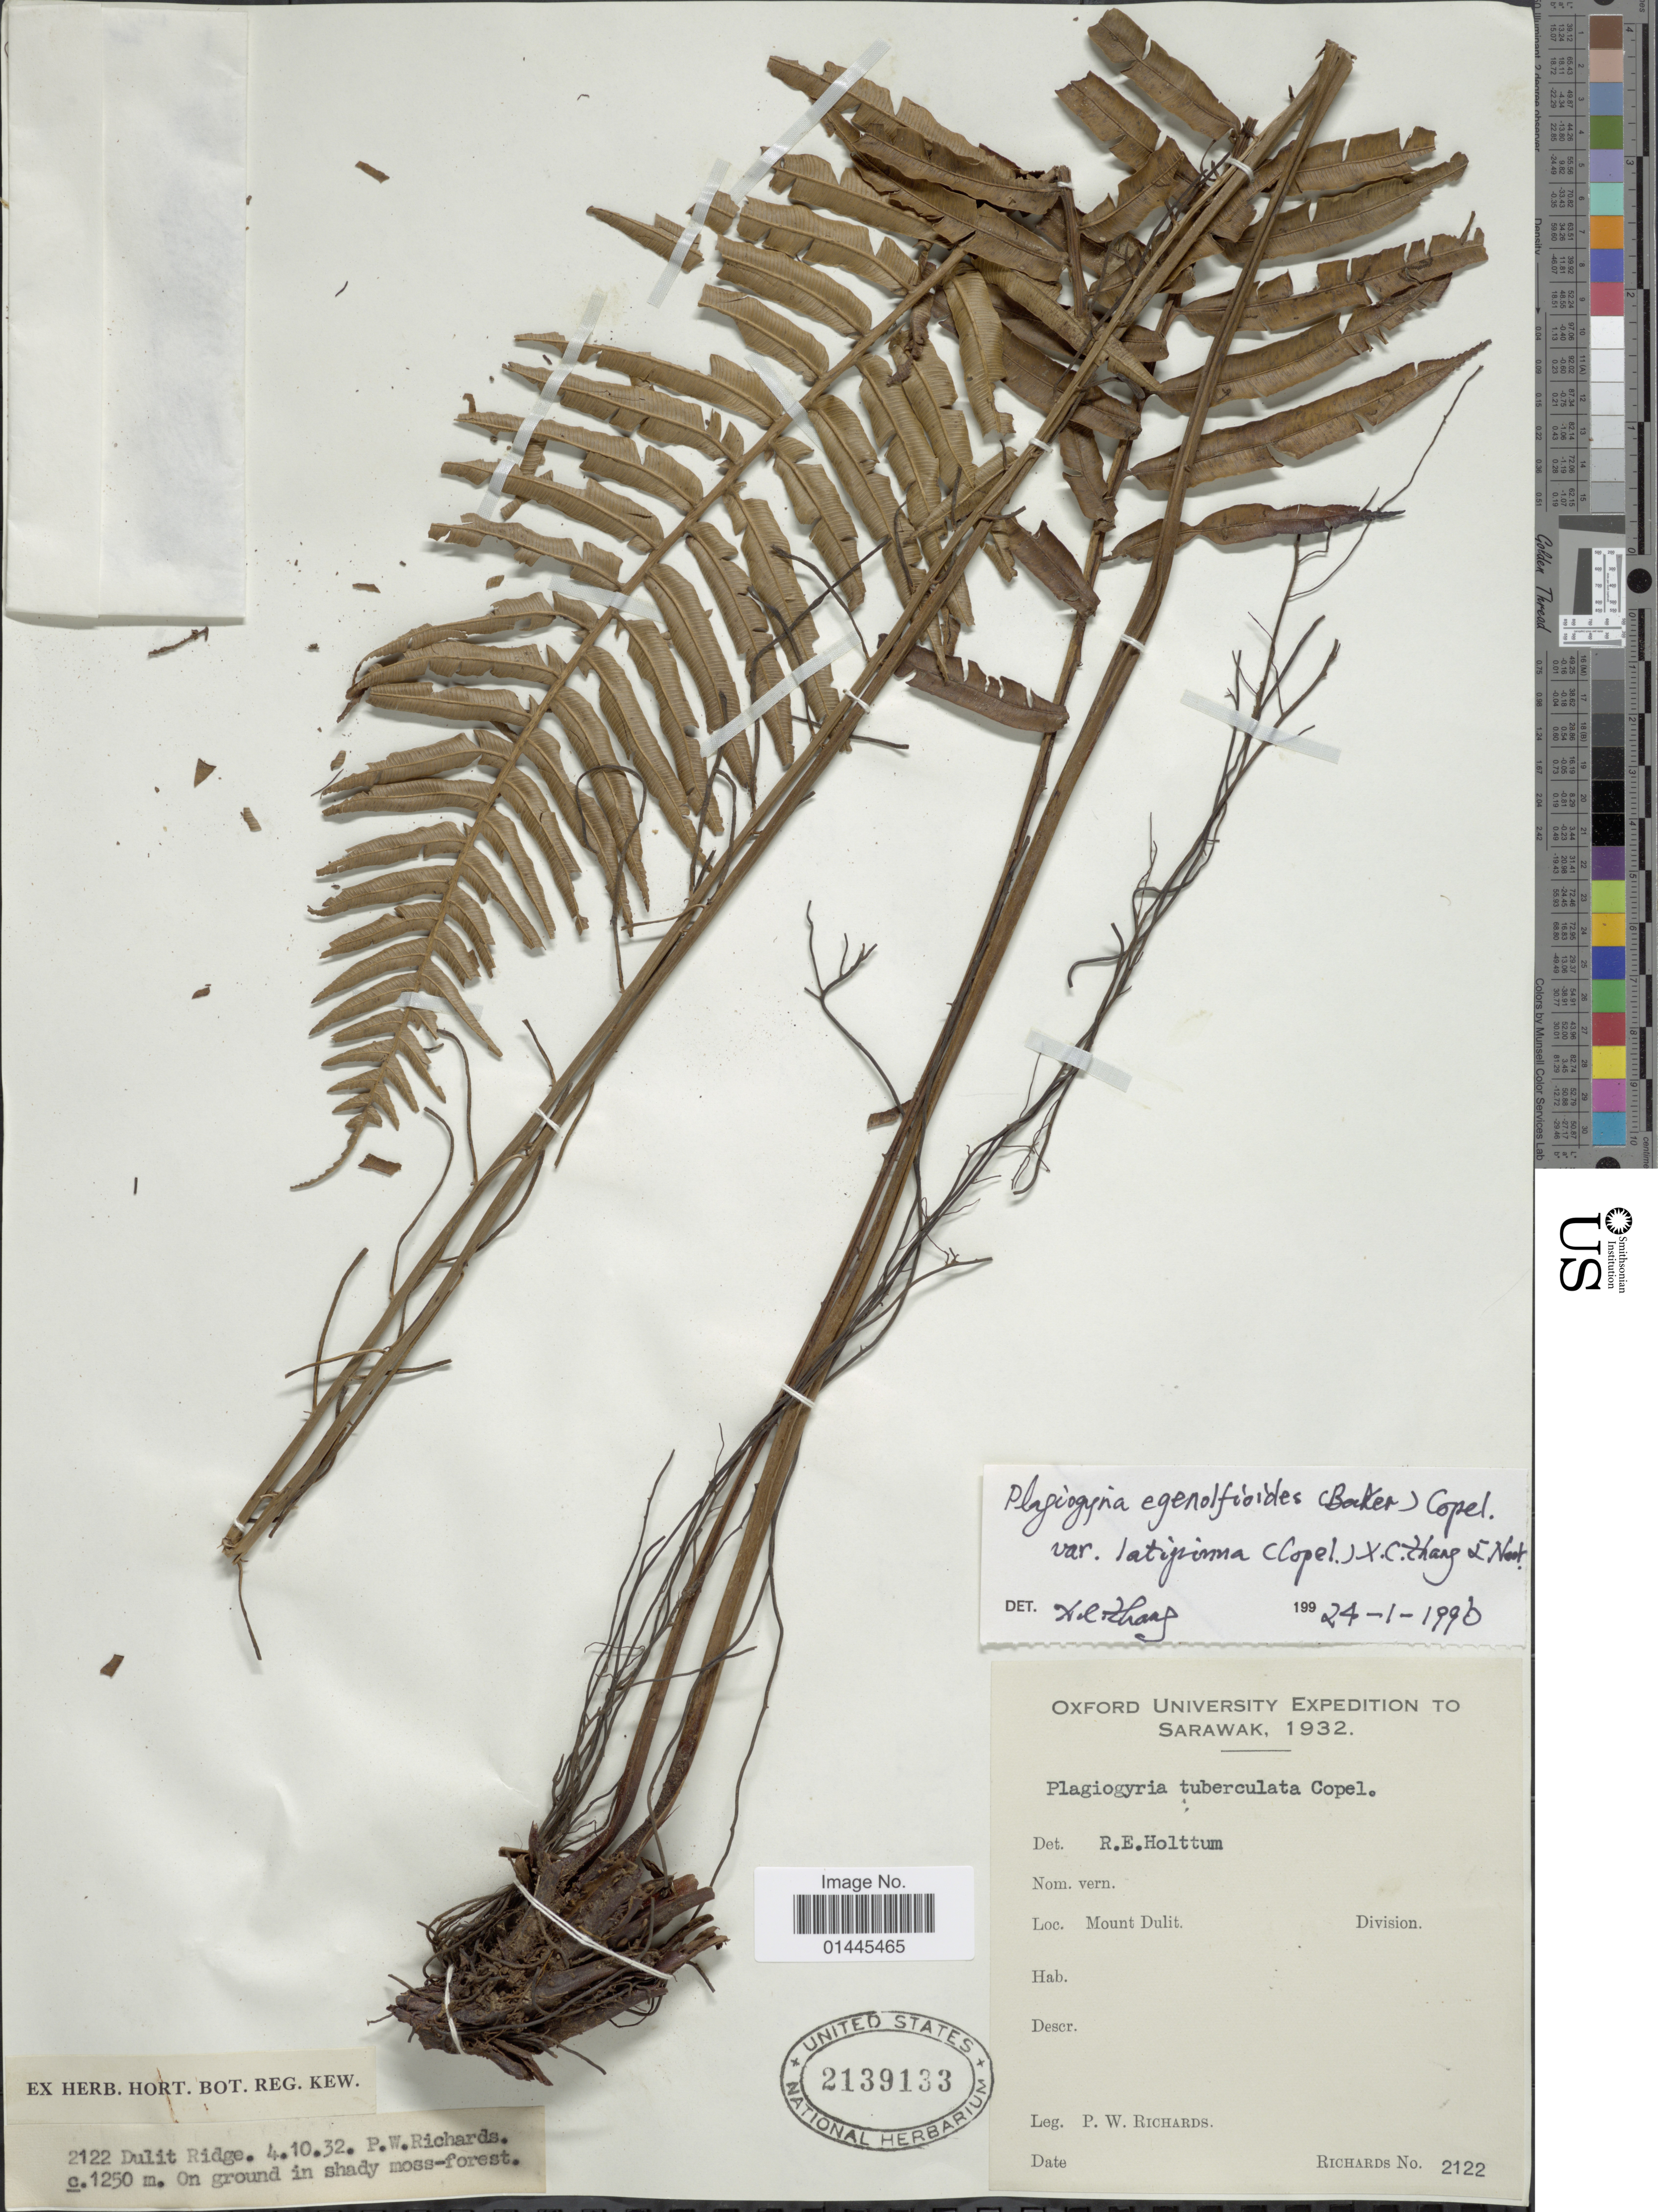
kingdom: Plantae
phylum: Tracheophyta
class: Polypodiopsida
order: Cyatheales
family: Plagiogyriaceae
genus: Plagiogyria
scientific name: Plagiogyria egenolfioides var. latipinna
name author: (Copel.) X.C. Zhang & Noot.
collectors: P. Richards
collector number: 2122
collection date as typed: Transcribed d/m/y: 4/10/32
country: Malaysia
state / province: Sarawak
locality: Mount Dulit, Dulit Ridge.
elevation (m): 1250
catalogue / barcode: US 2139133